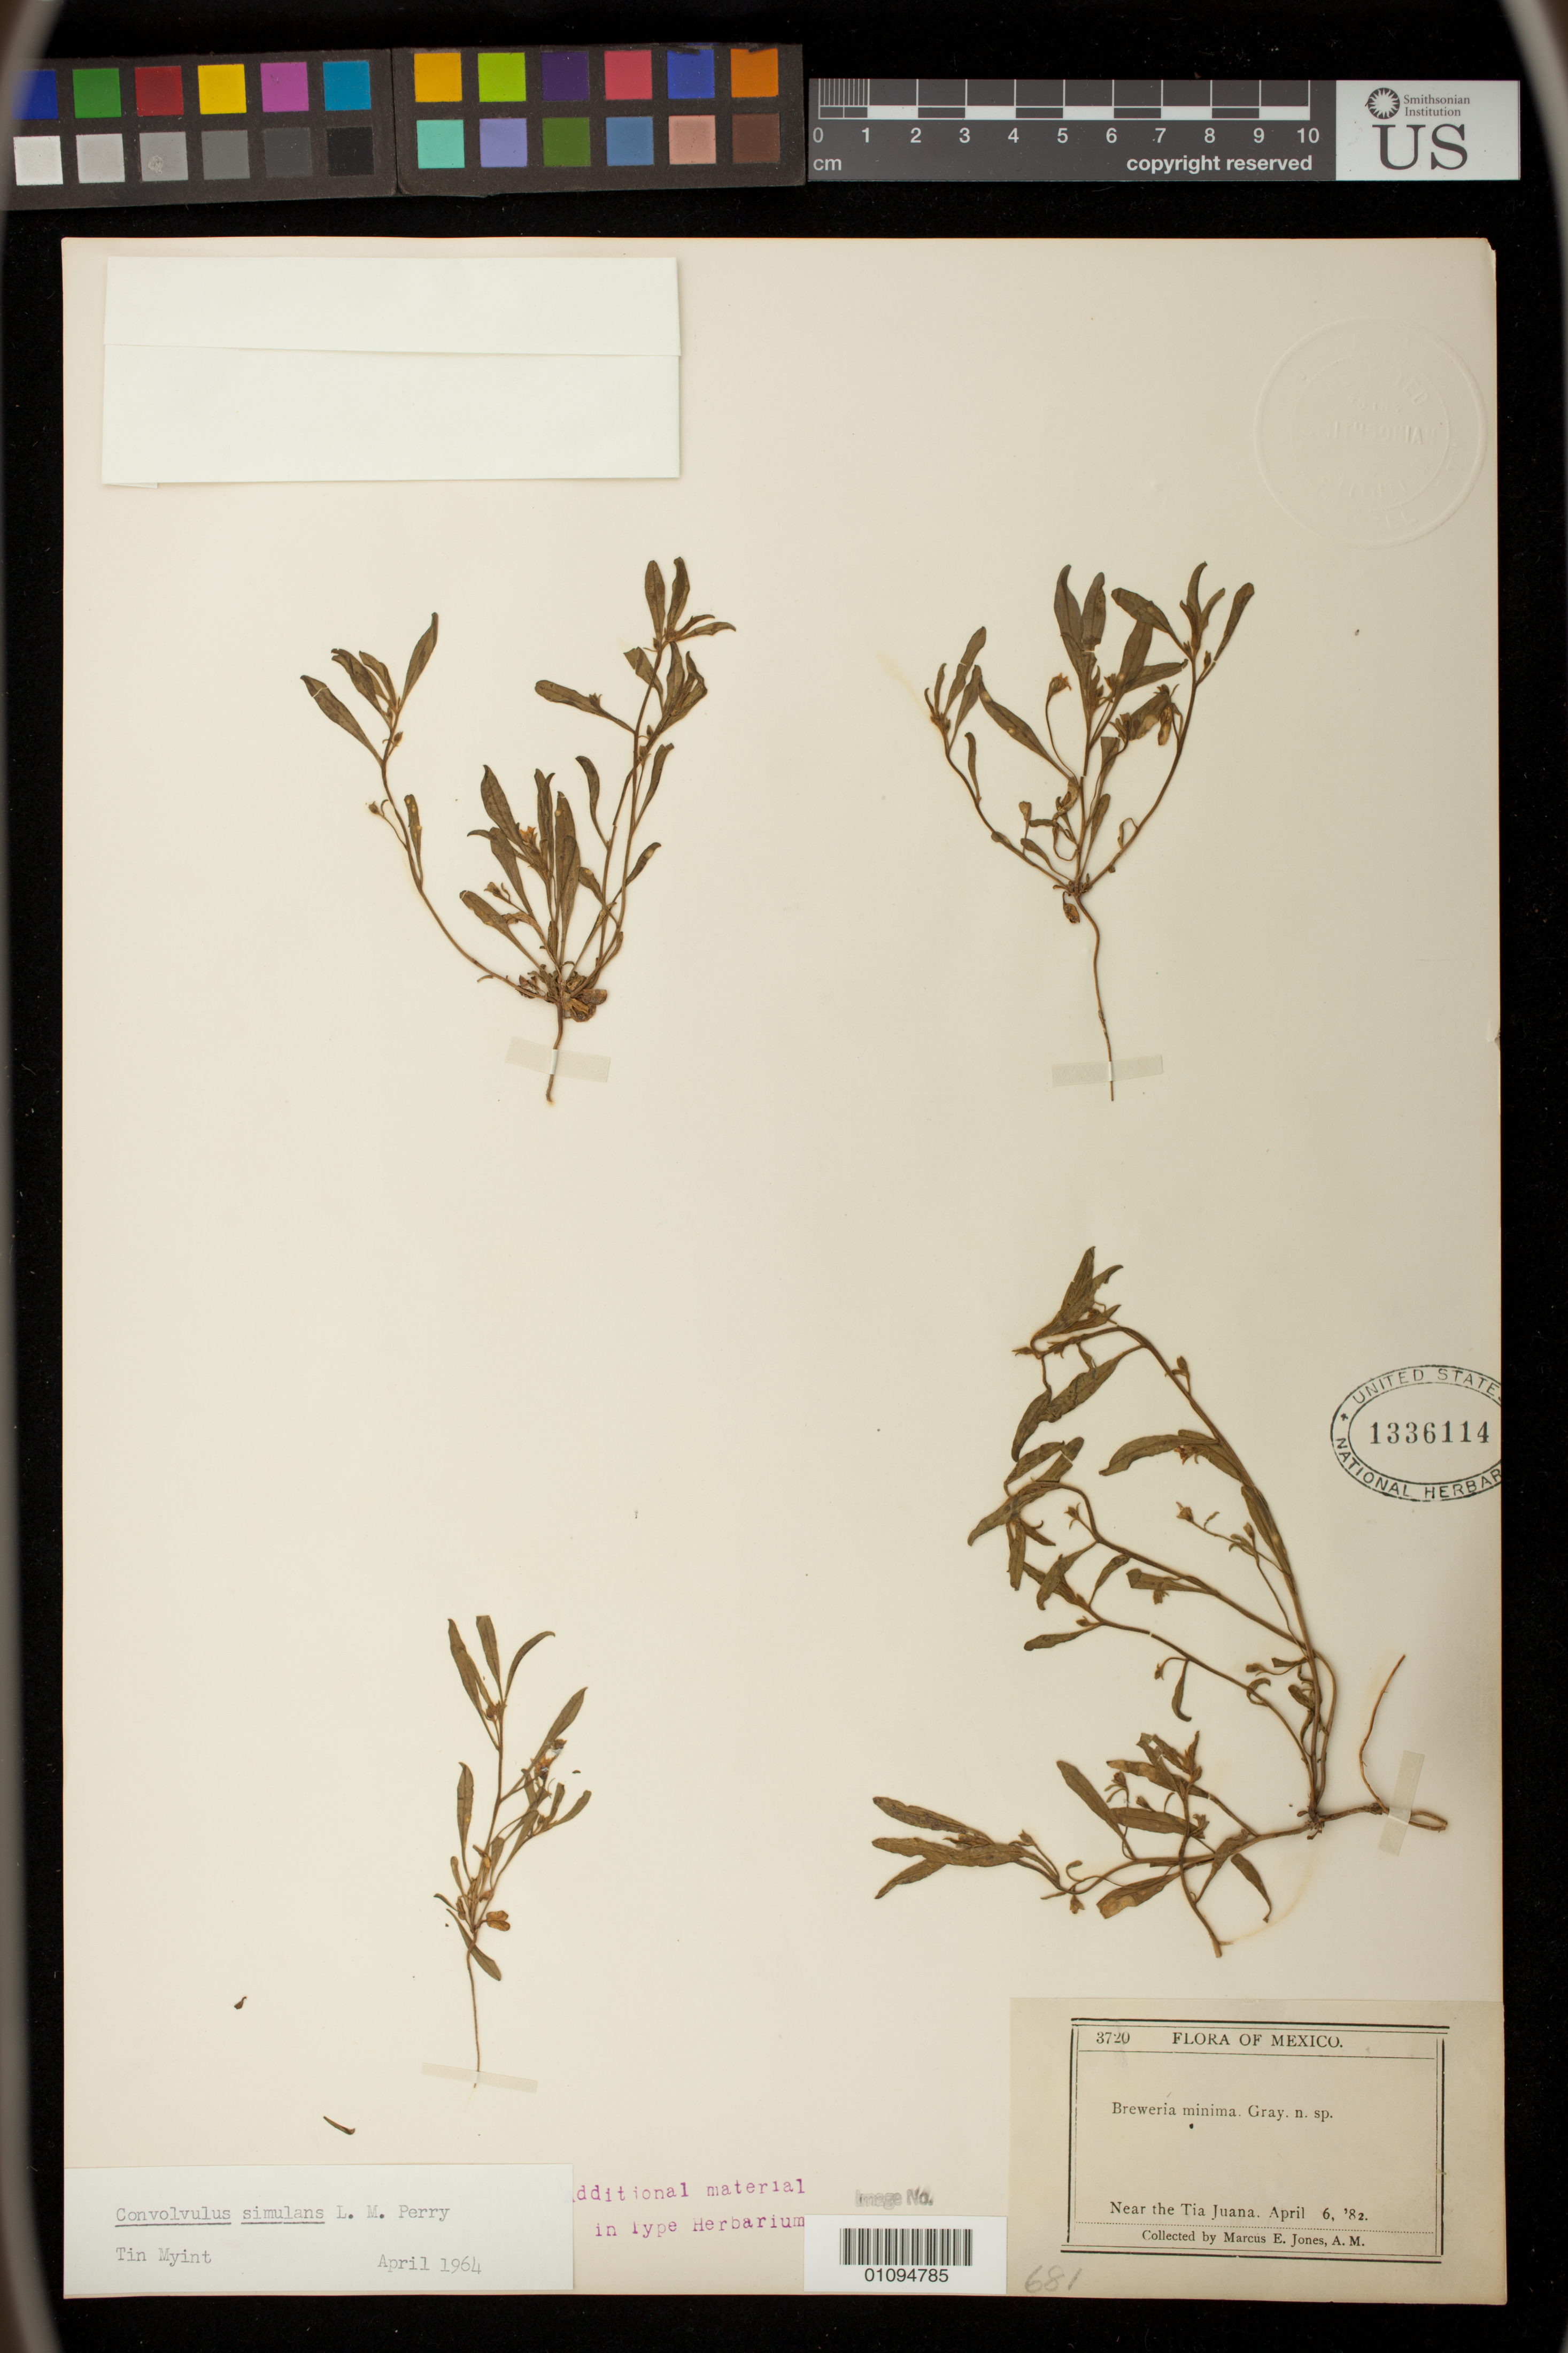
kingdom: Plantae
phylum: Tracheophyta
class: Magnoliopsida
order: Solanales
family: Convolvulaceae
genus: Breweria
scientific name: Breweria minima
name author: A. Gray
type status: Syntype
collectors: M. E. Jones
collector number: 3720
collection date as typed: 06 Apr 1882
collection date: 1882-04-06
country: Mexico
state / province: Baja California Norte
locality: Near Tia Juana.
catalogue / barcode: US 1336114